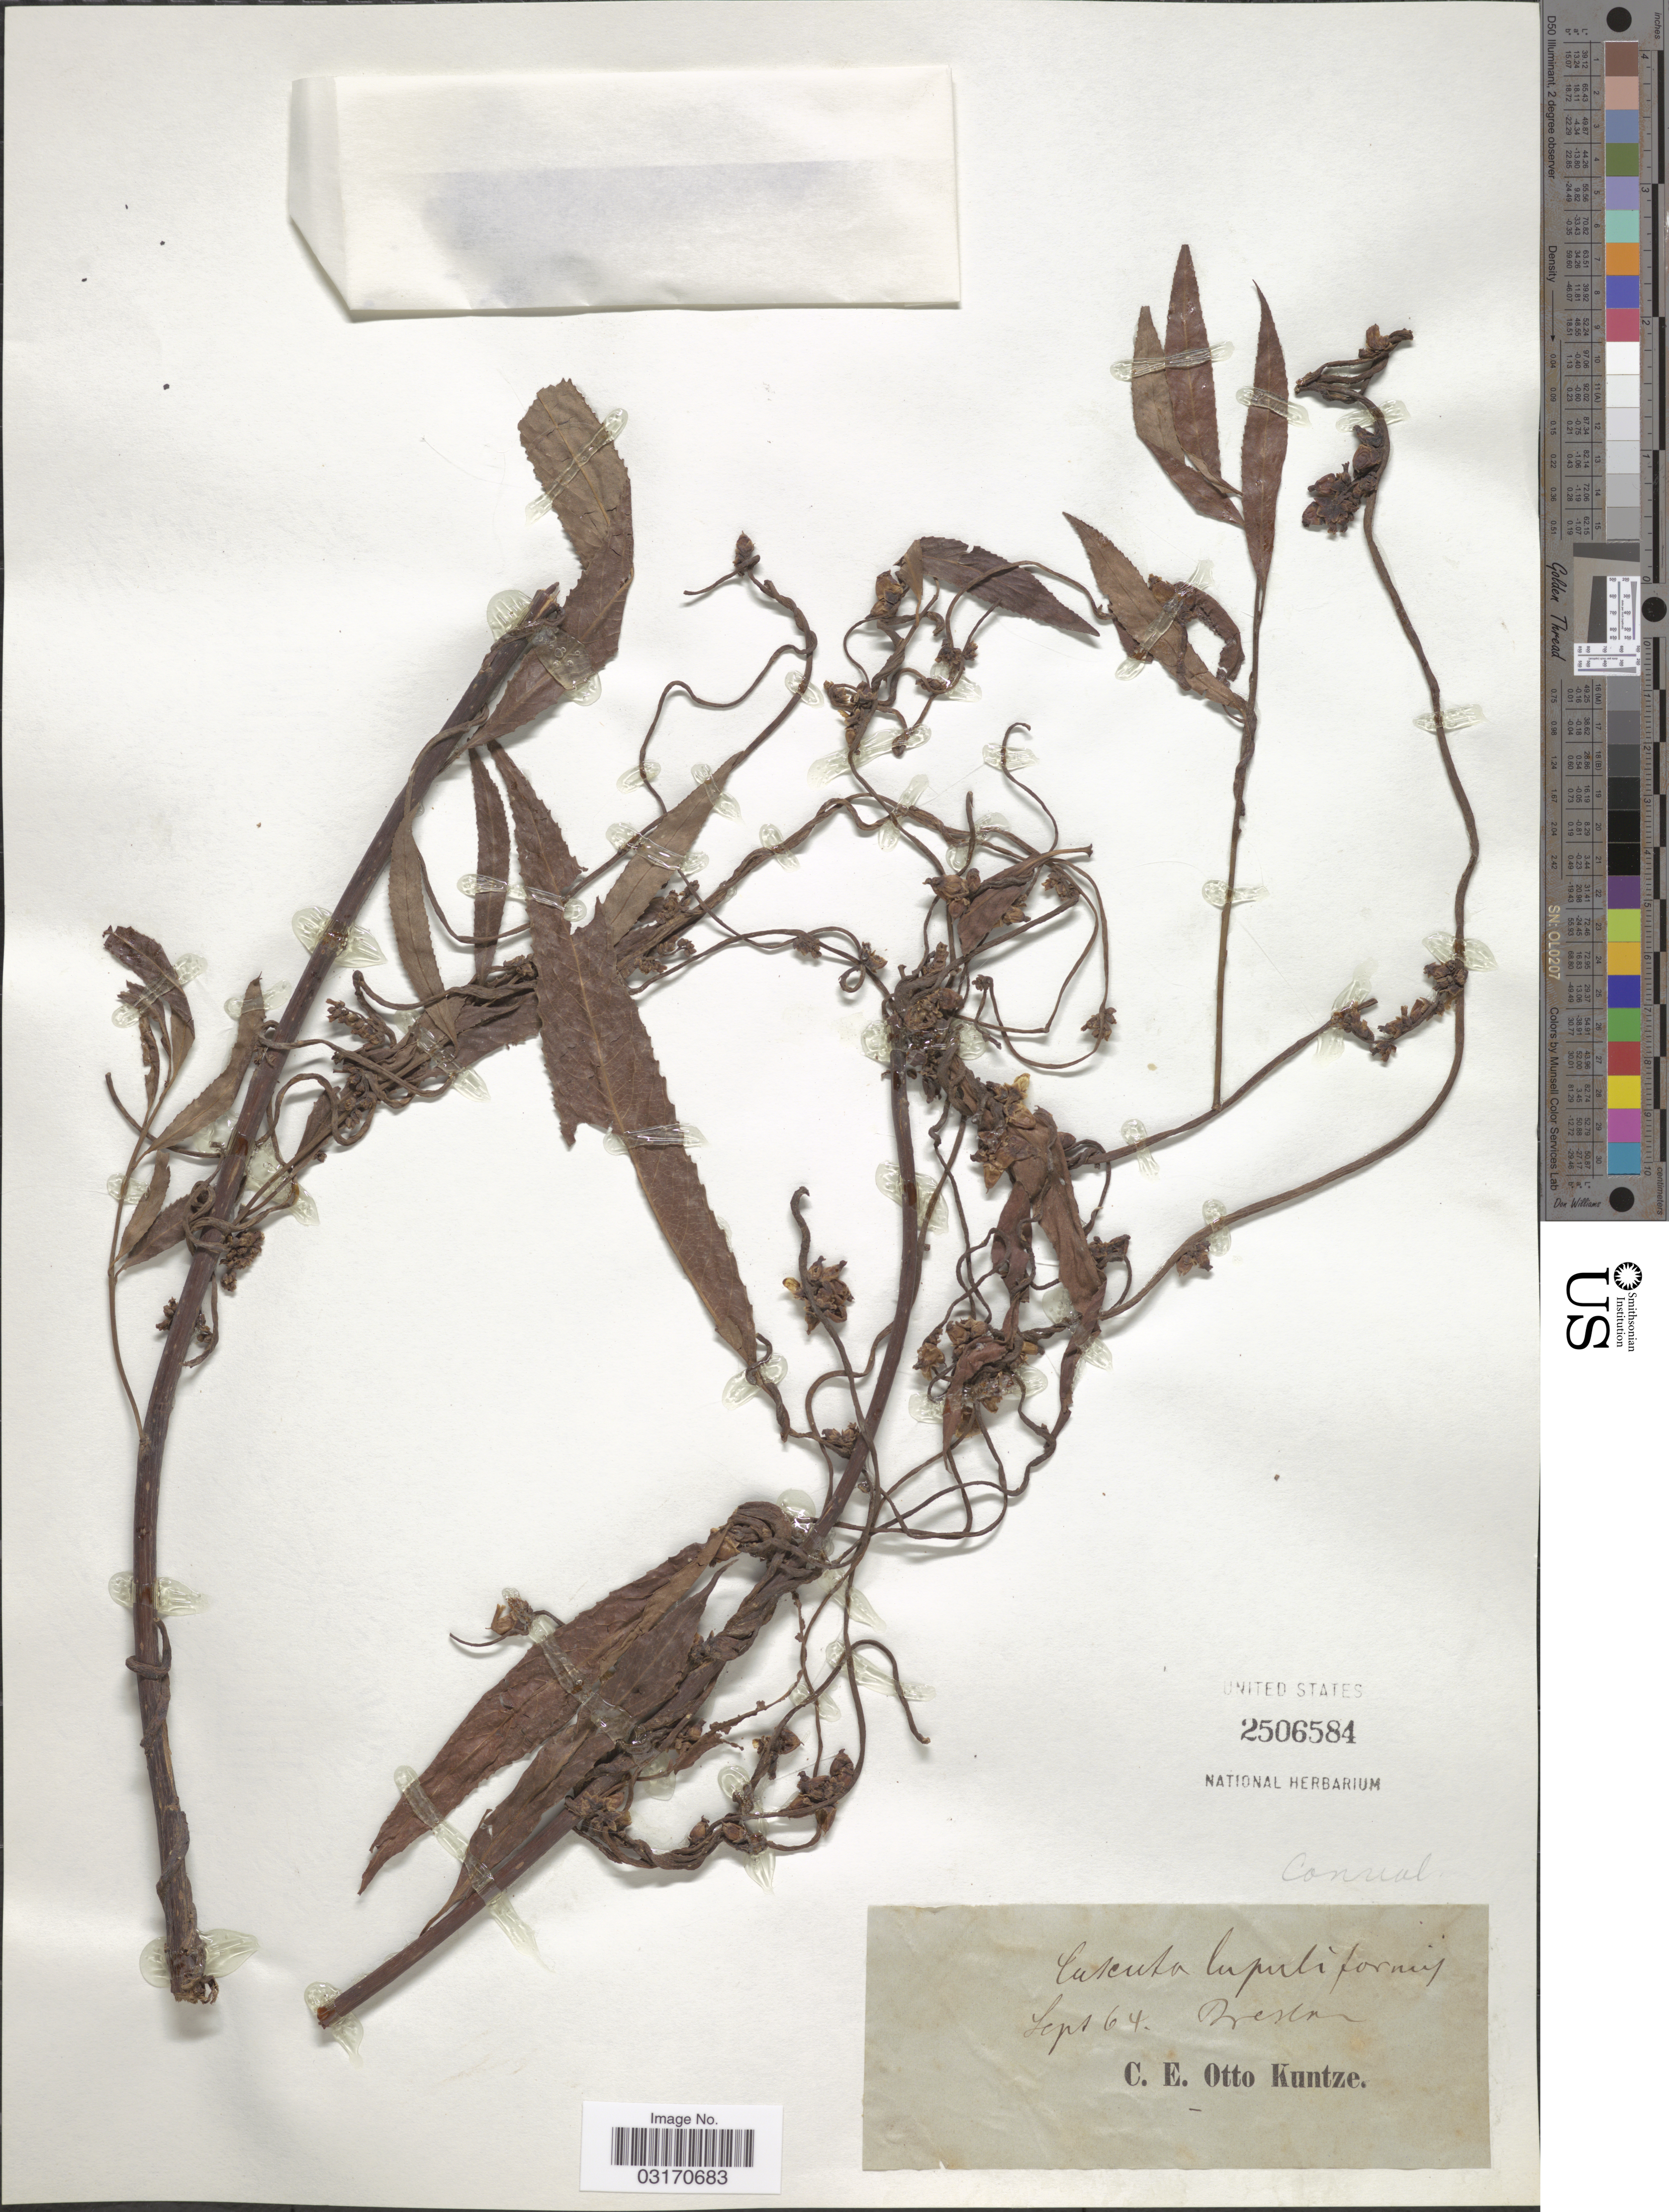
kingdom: Plantae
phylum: Tracheophyta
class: Magnoliopsida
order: Solanales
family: Convolvulaceae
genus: Cuscuta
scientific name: Cuscuta lupuliformis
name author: Krock.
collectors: C.E.O. Kuntze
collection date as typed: Transcribed d/m/y: /9/64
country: Poland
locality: Breslau.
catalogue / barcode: US 2506584